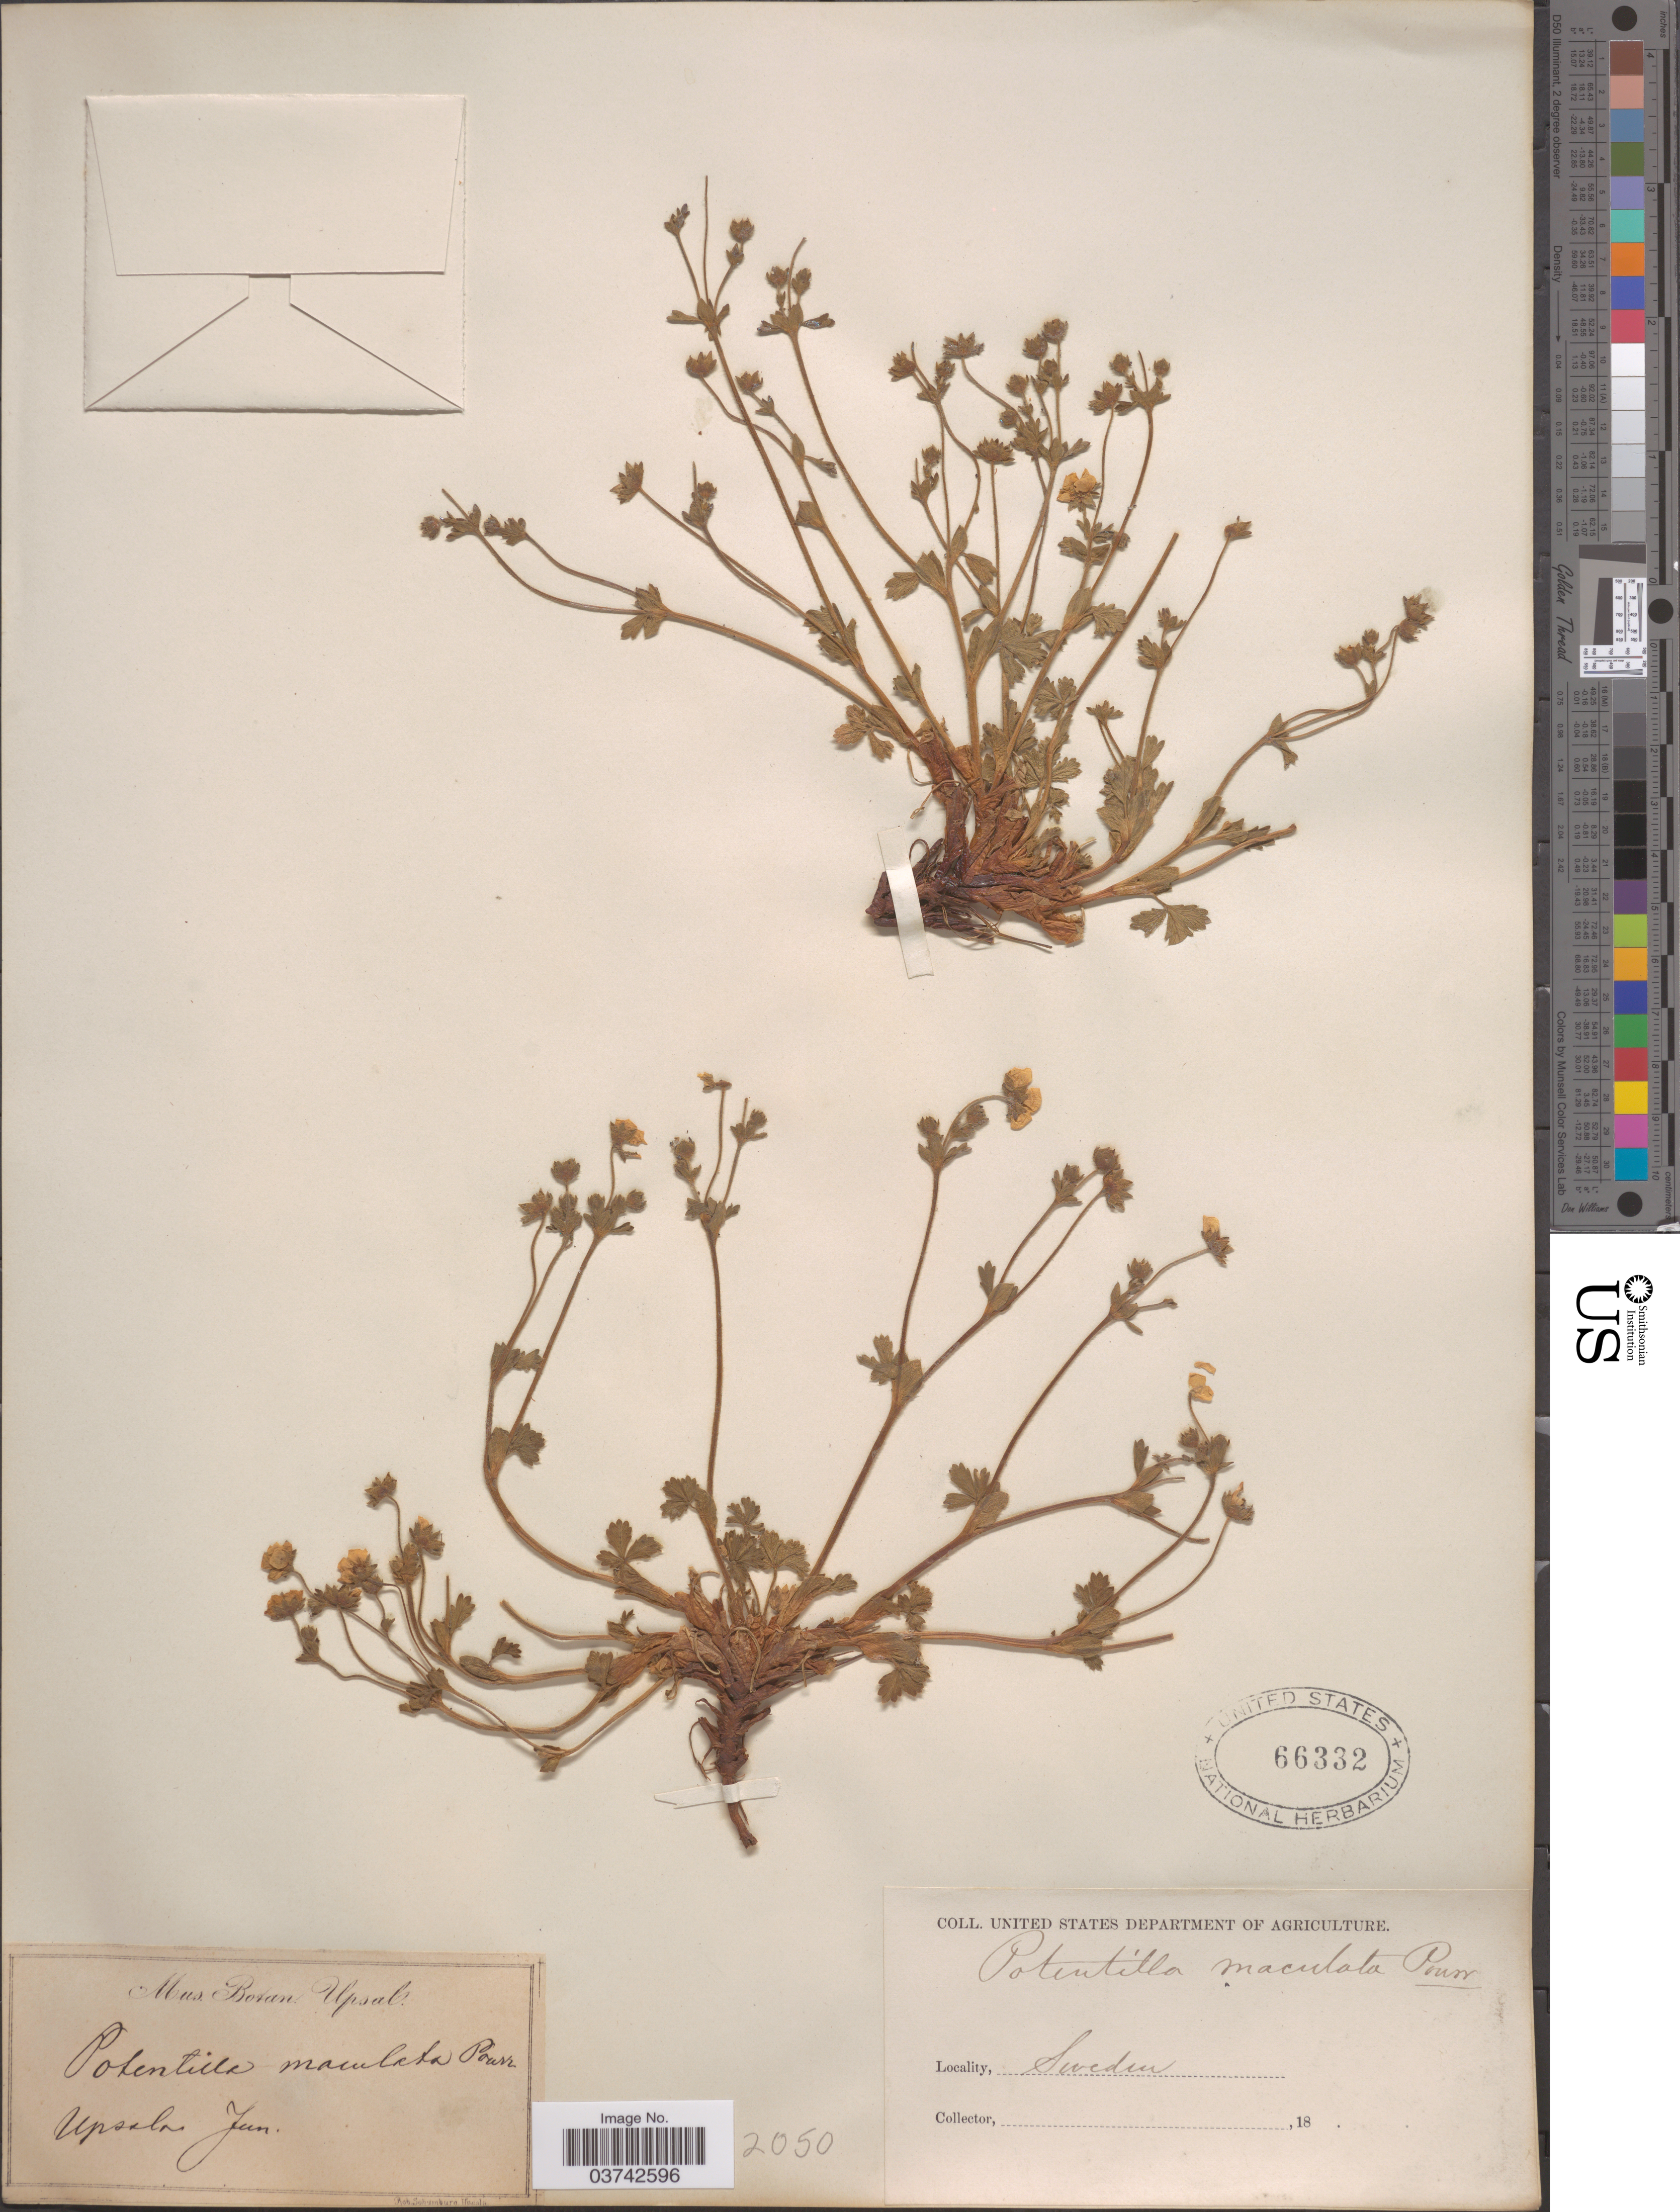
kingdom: Plantae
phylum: Tracheophyta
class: Magnoliopsida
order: Rosales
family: Rosaceae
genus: Potentilla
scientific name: Potentilla maculata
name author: Gilib.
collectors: ex herb. Mus. Botan. Upsal.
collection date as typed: Jun. 18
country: Sweden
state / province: Uppsala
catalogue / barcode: US 66332